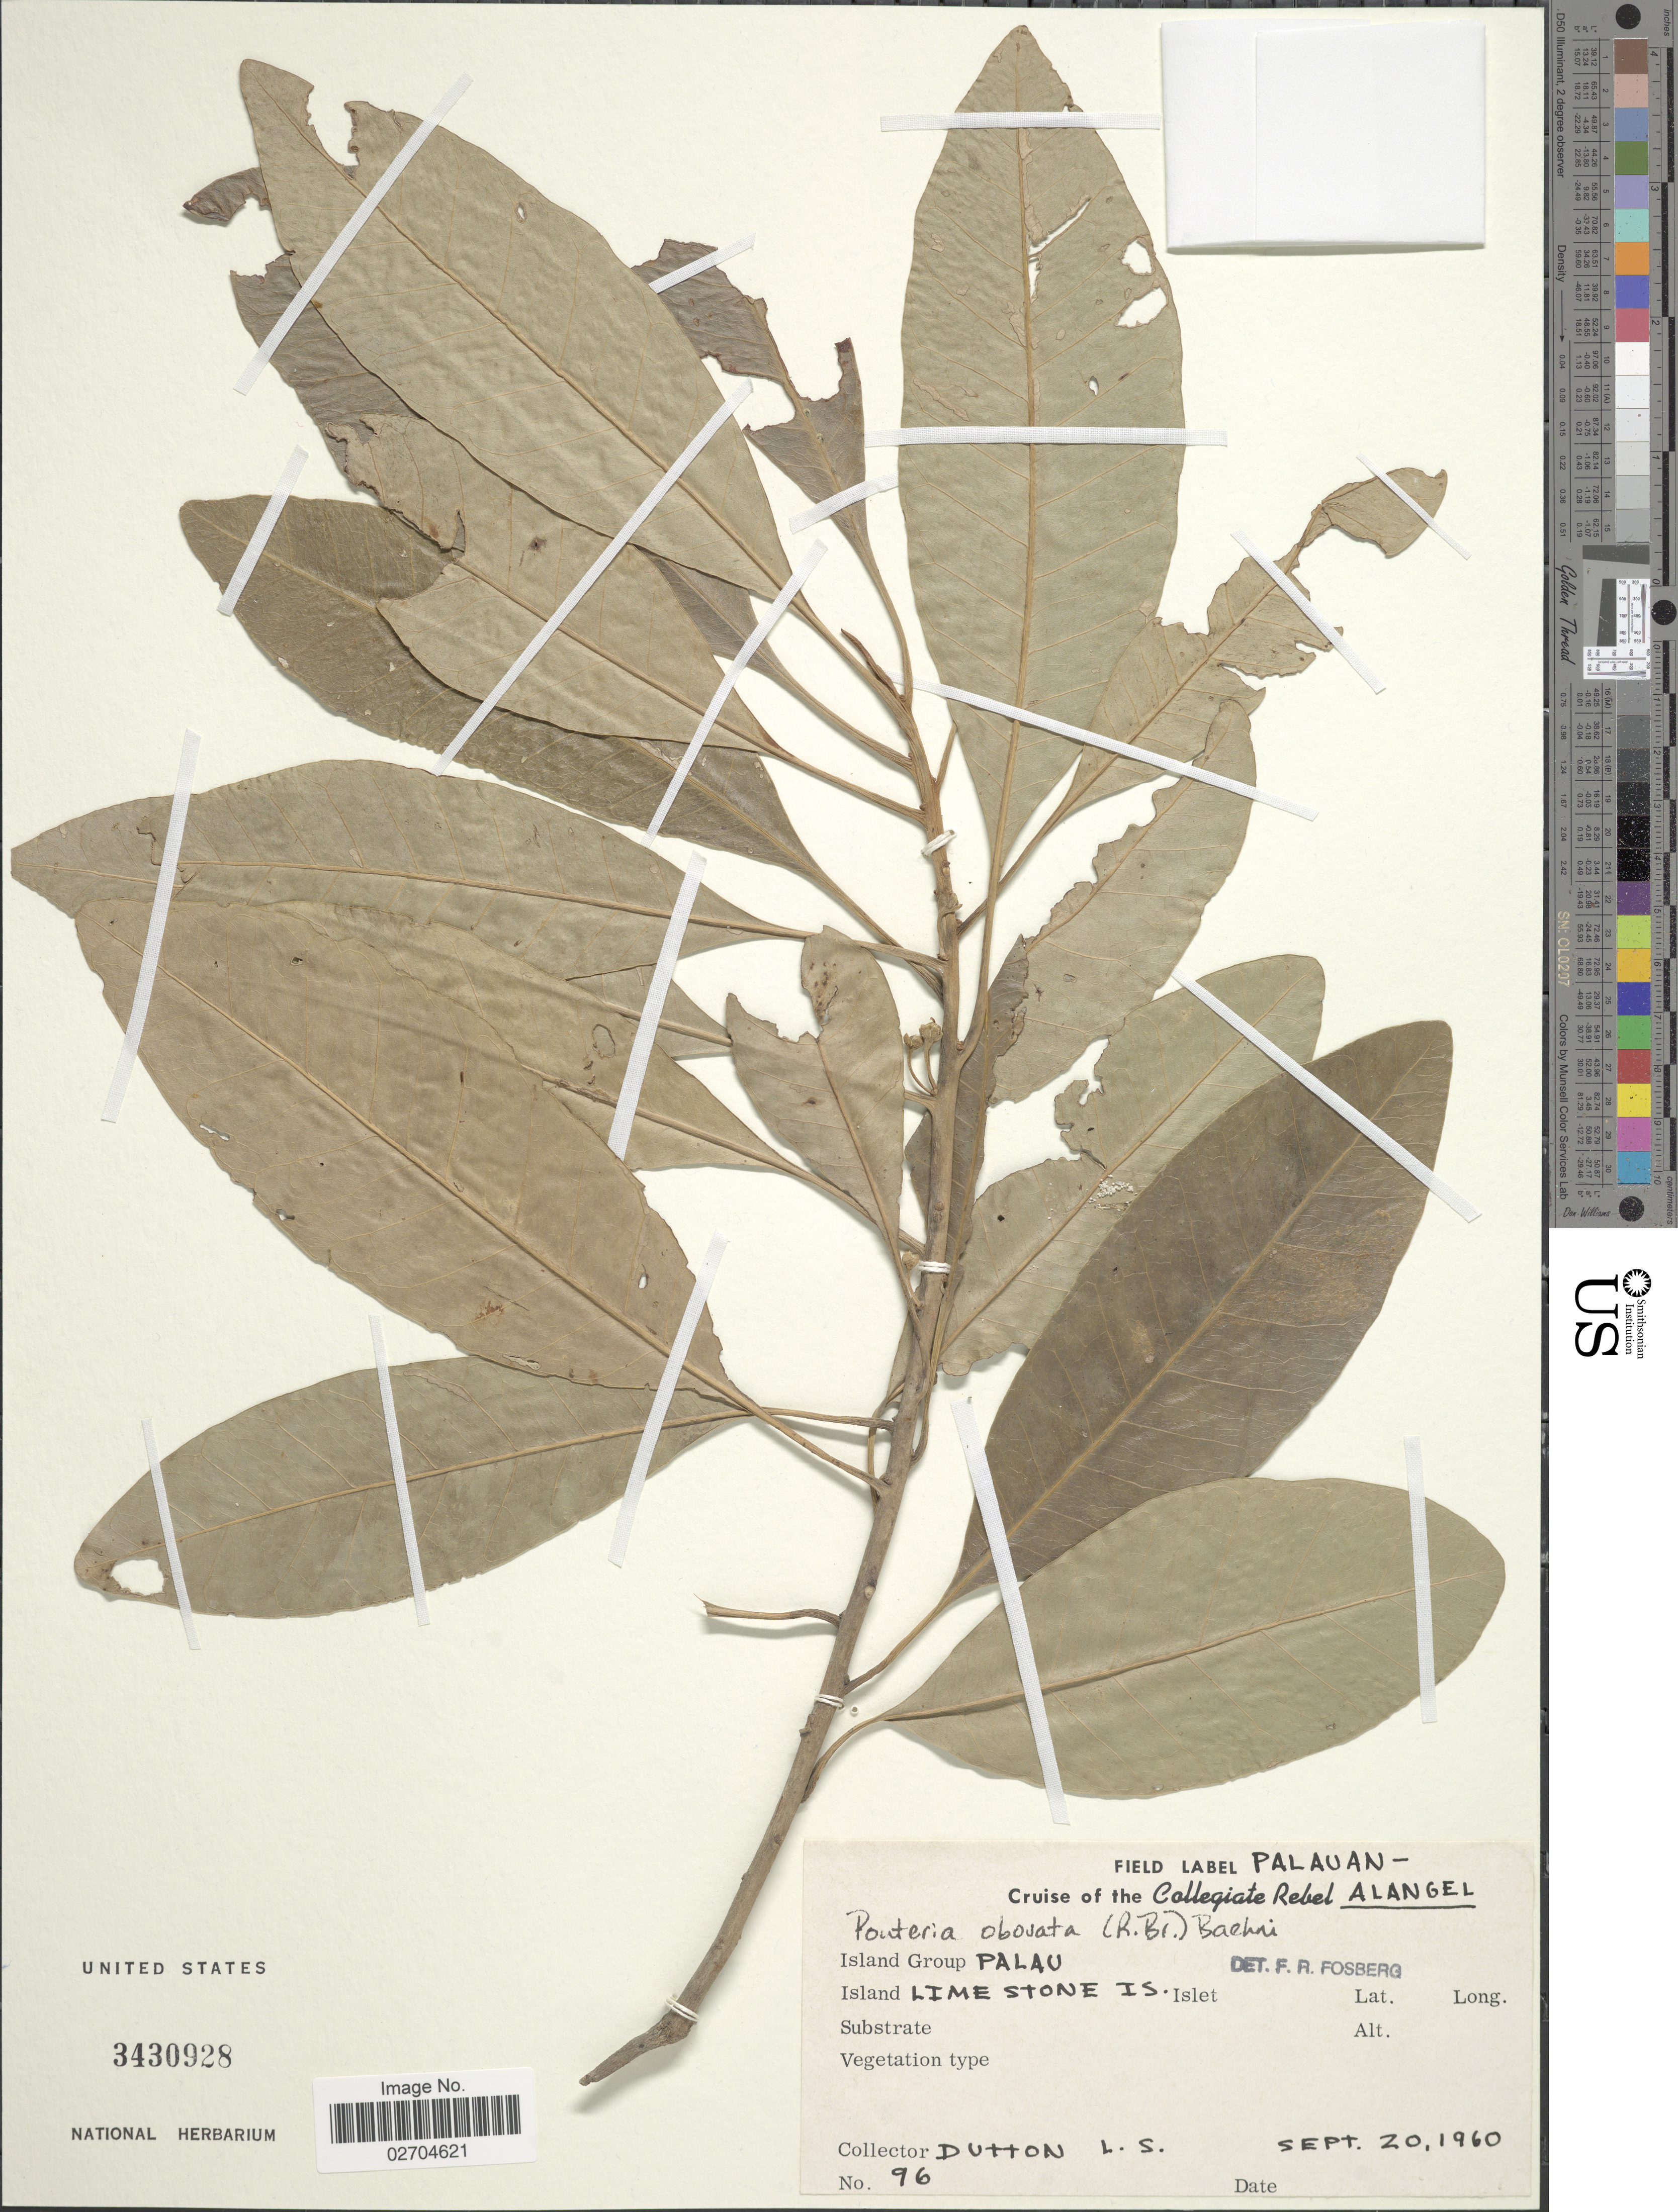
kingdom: Plantae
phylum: Tracheophyta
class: Magnoliopsida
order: Ericales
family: Sapotaceae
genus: Planchonella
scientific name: Planchonella obovata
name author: (R. Br.) Pierre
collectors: L. Dutton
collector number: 96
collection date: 1960-09-20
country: Palau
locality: Palauan-Alangel. Island Group Palau. Island Limestone Is.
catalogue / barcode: US 3430928